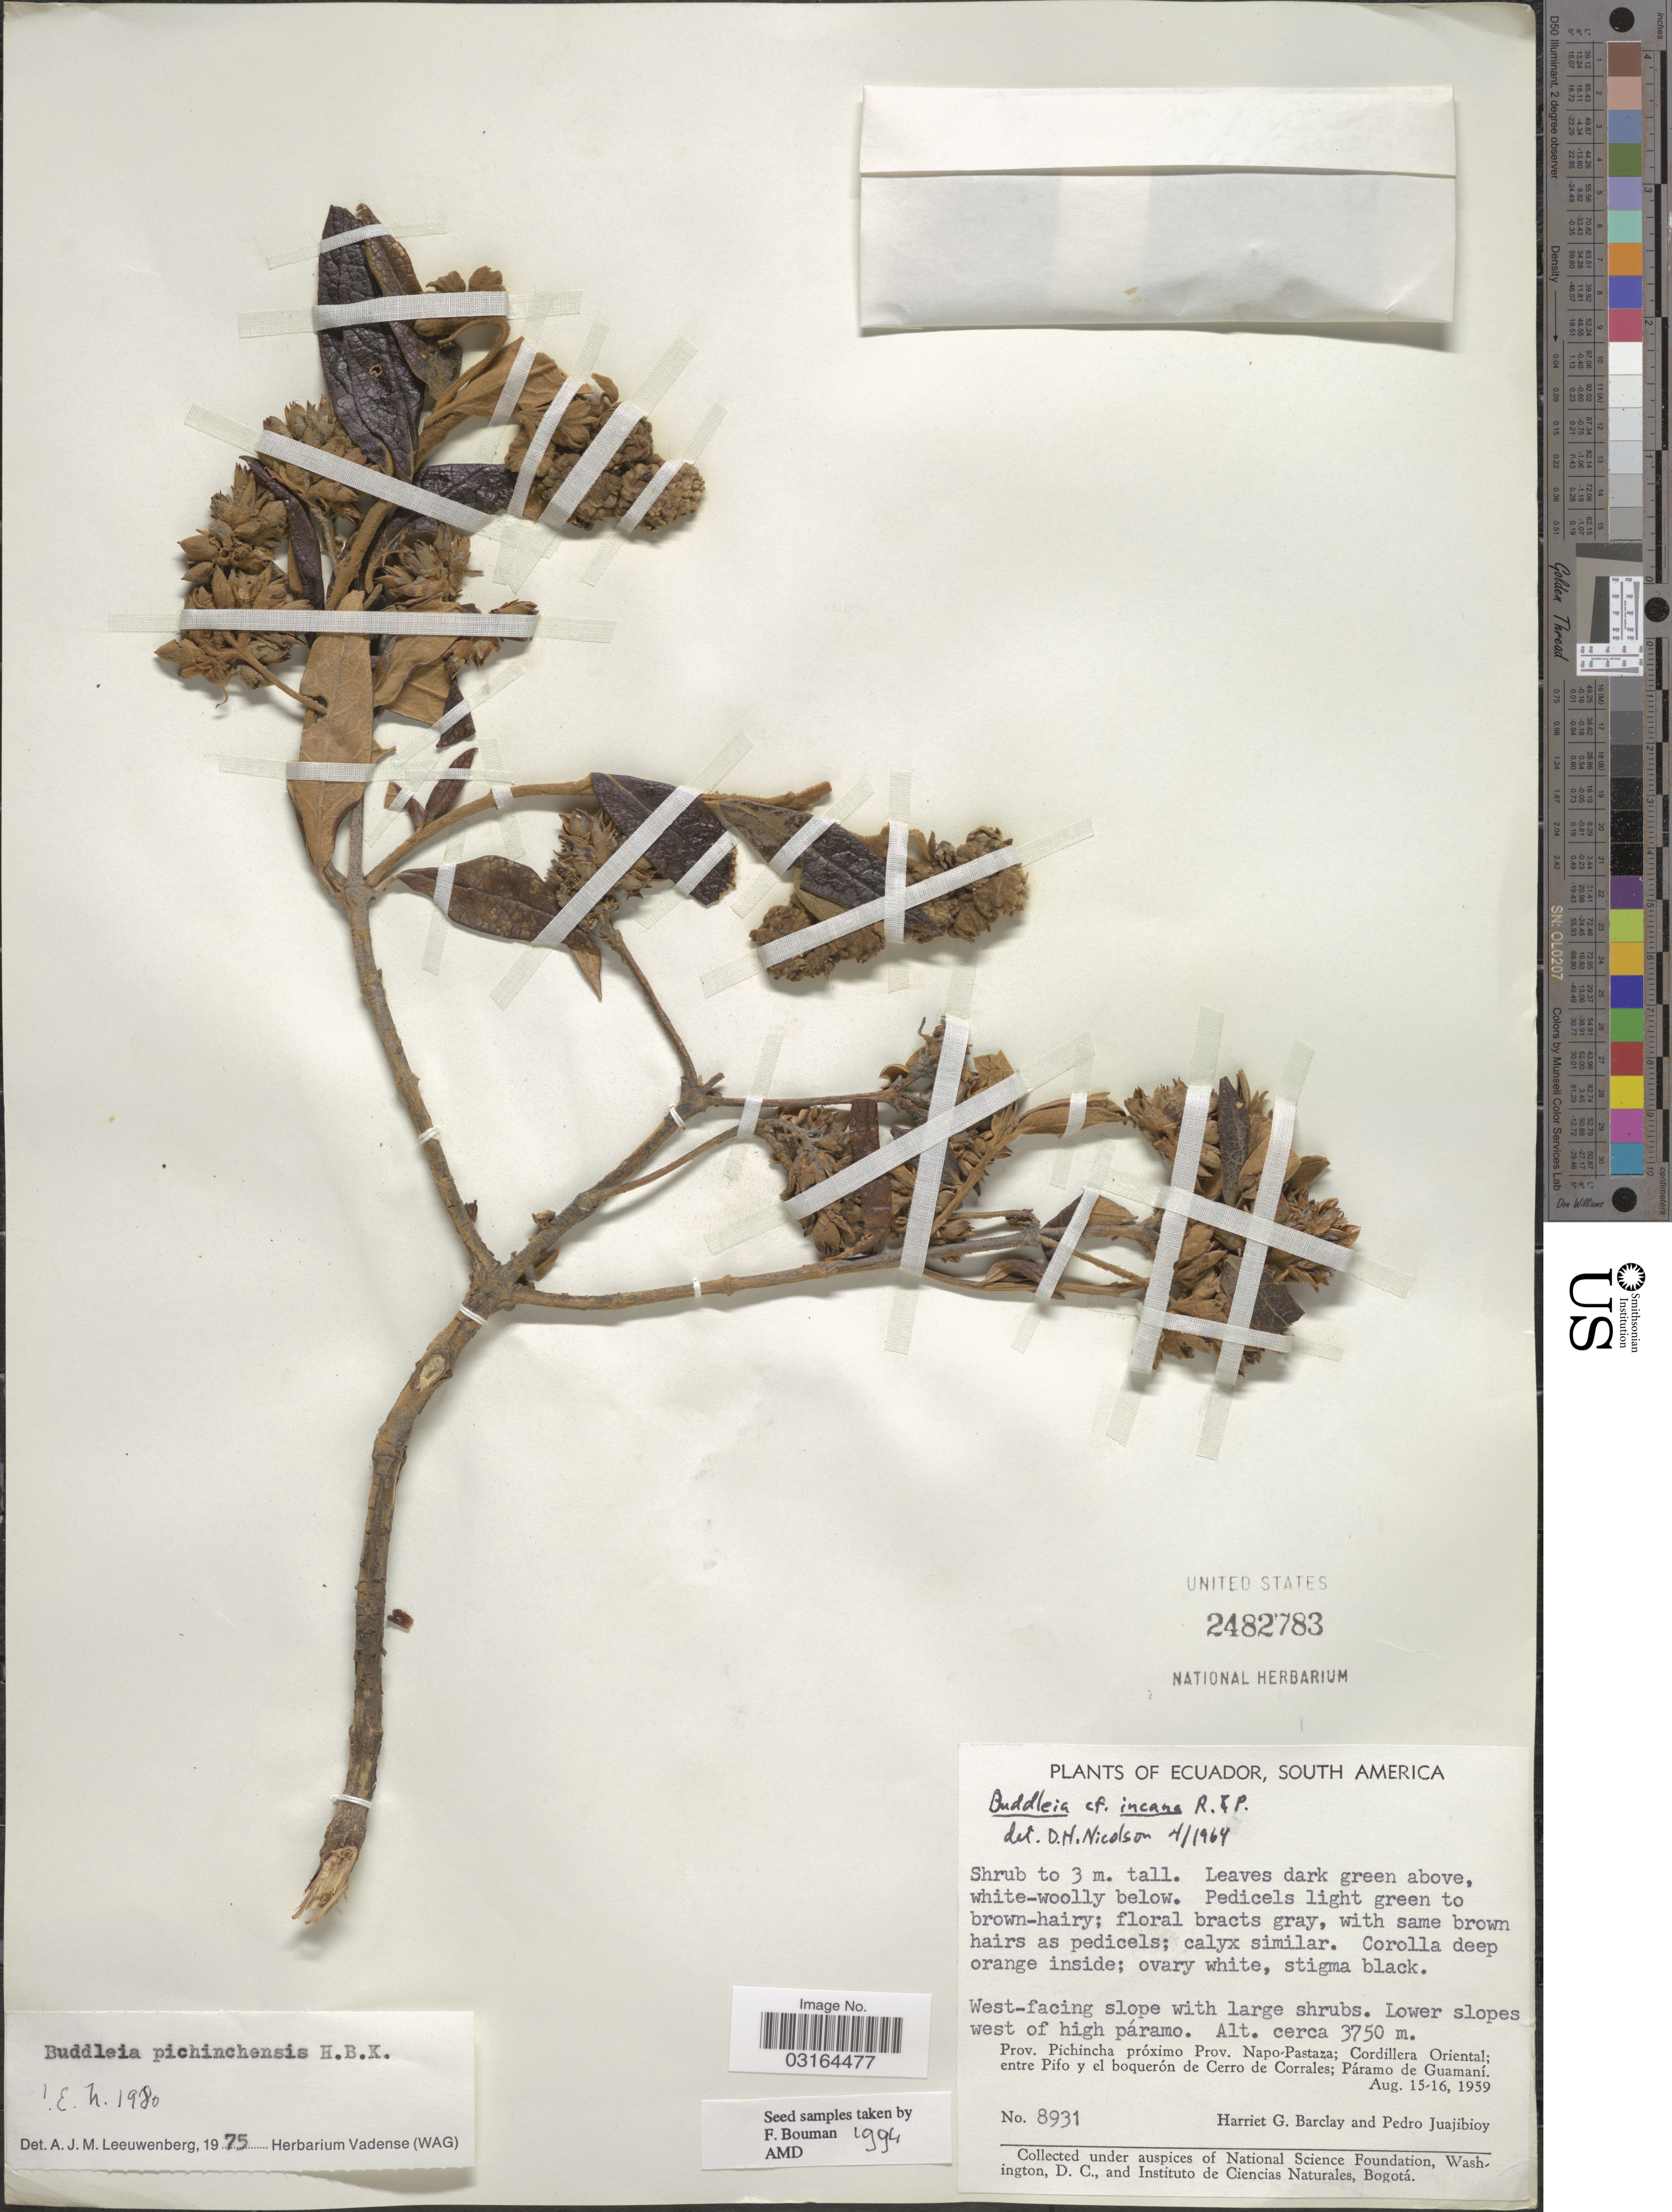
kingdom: Plantae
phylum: Tracheophyta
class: Magnoliopsida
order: Lamiales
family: Scrophulariaceae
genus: Buddleja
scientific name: Buddleja pichinchensis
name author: Kunth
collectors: H. G. Barclay & P. Juajibioy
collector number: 8931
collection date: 1959-08-15/1959-08-16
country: Ecuador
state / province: Pichincha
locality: Prov. Pichincha próximo Prov. Napo-Pastaza; Cordillera Oriental; entre Pifo y el bosquerón de Cerro de Corrales; Páramo de Guamaní.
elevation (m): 3750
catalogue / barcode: US 2482783